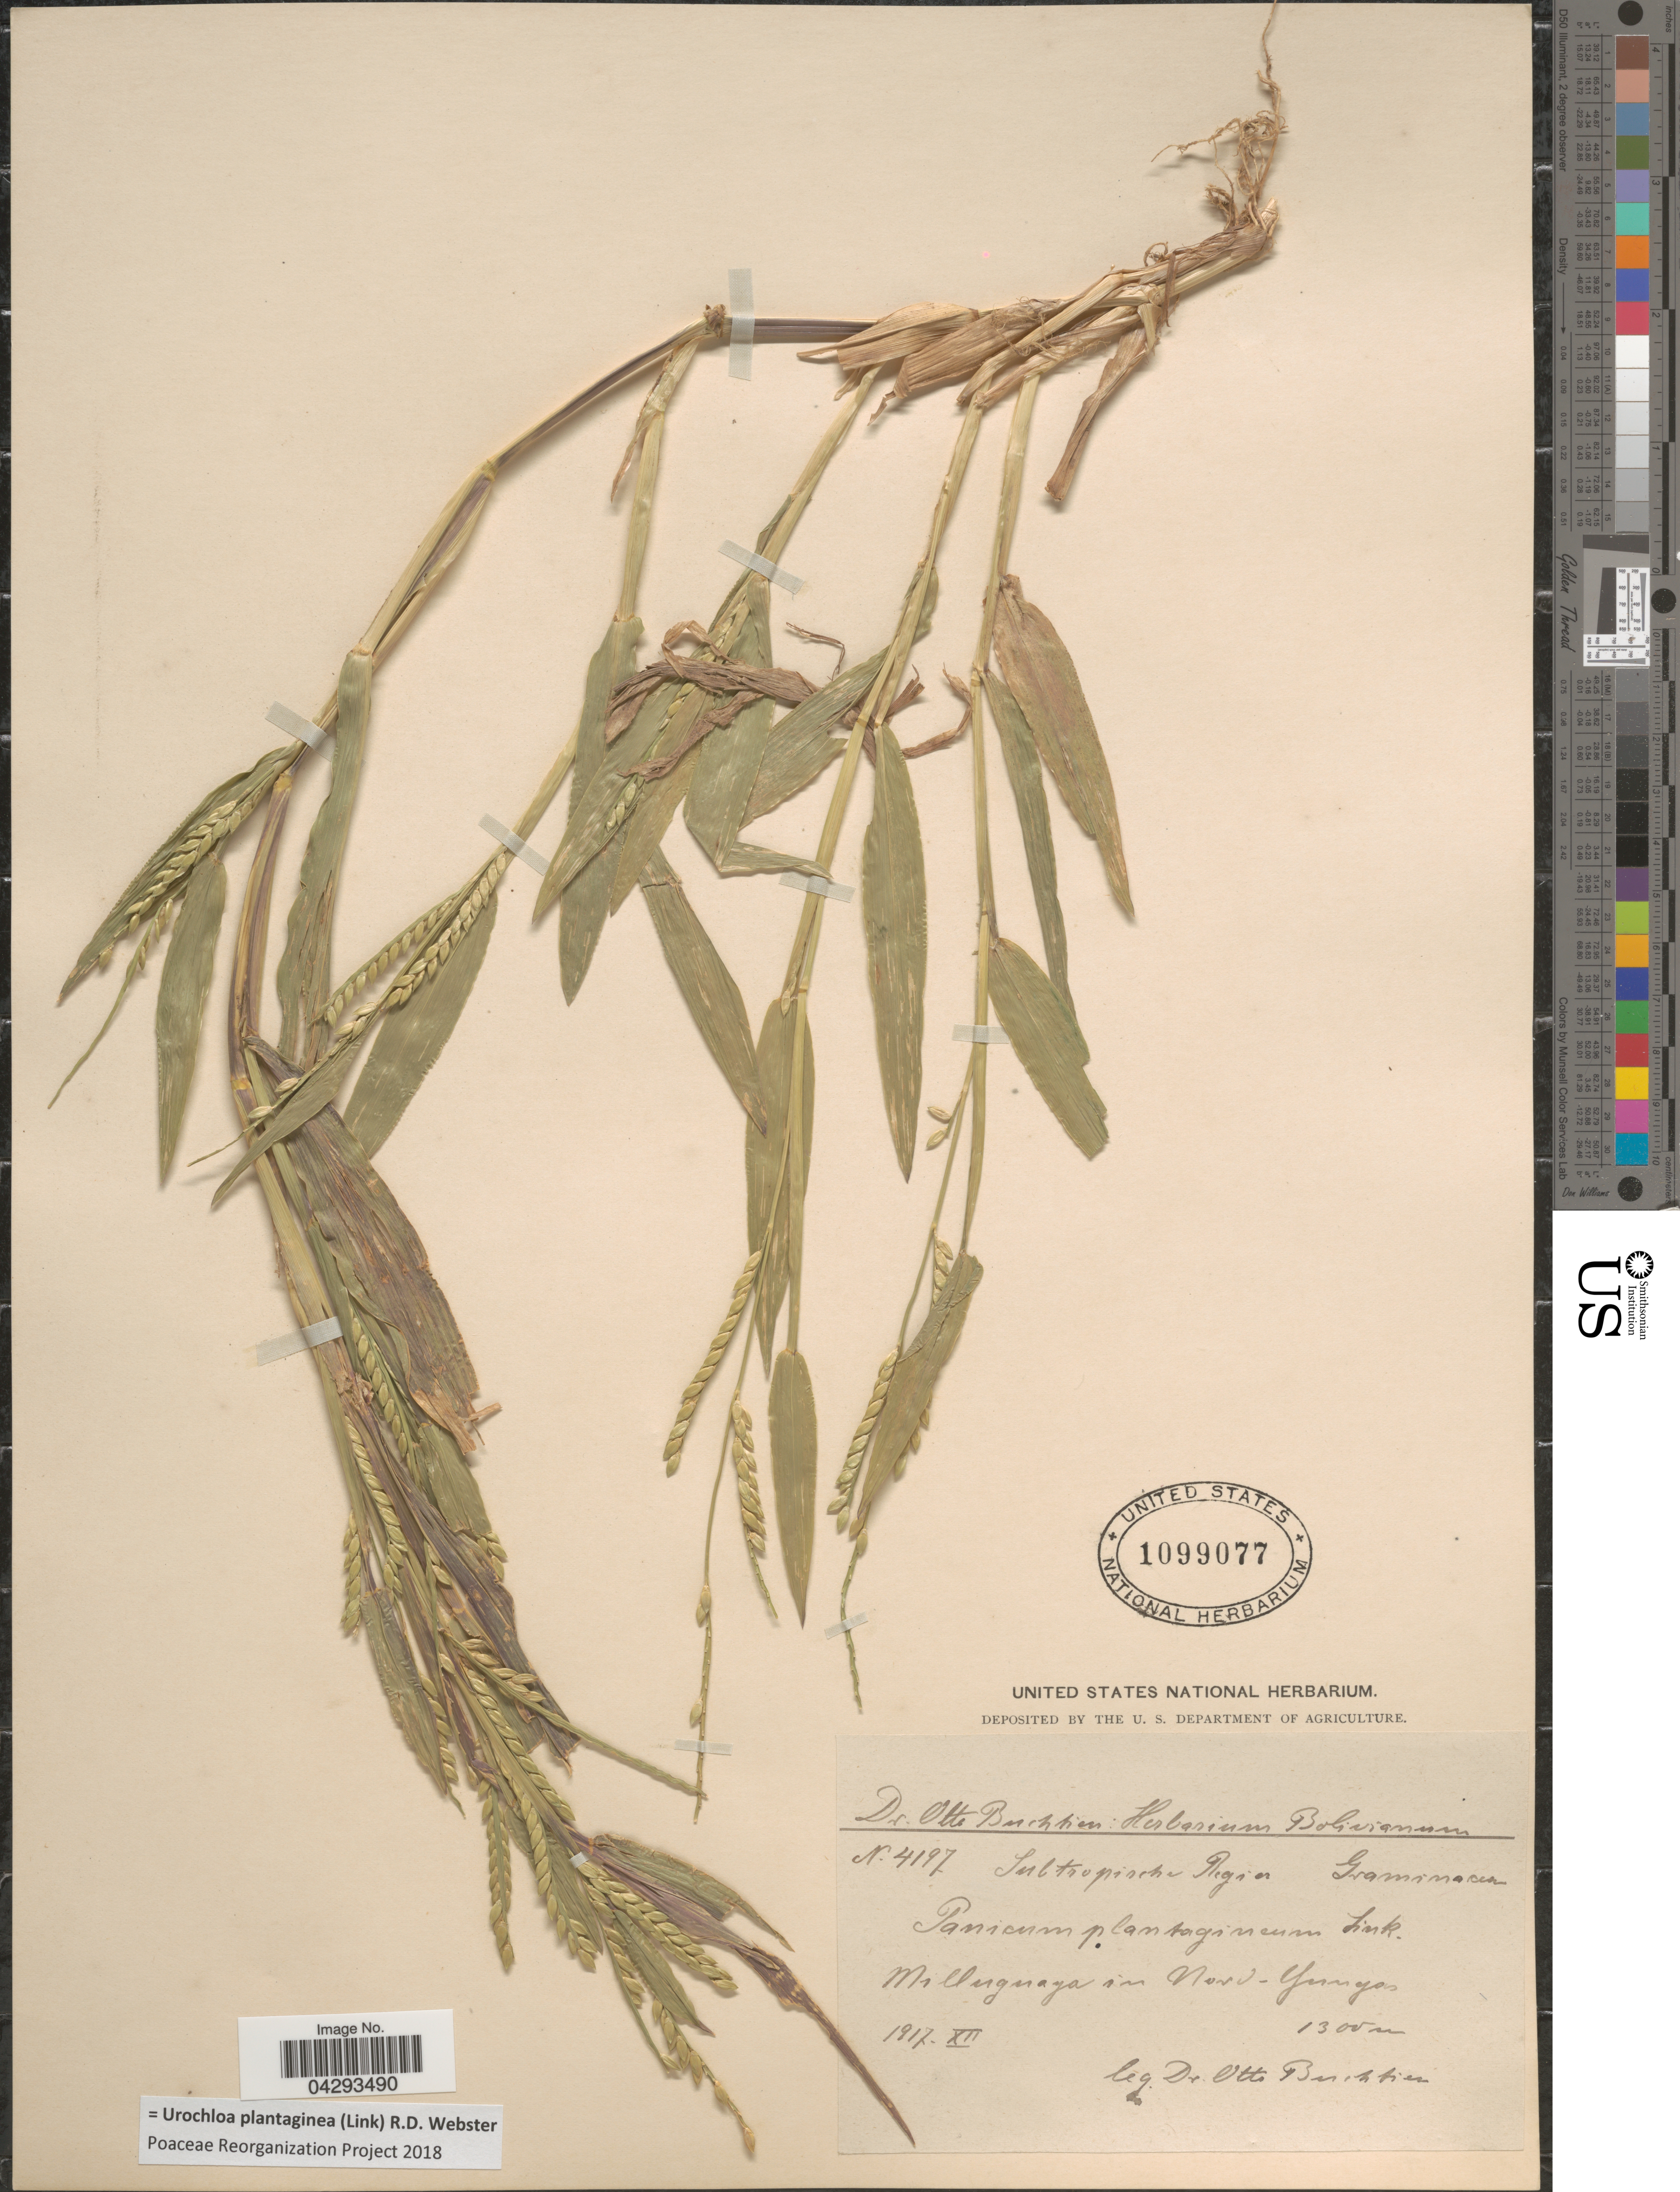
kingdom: Plantae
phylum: Tracheophyta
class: Liliopsida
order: Poales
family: Poaceae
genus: Urochloa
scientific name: Urochloa plantaginea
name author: (Link) R.D. Webster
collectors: O. Buchtien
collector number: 4197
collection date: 1917-12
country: Bolivia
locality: Subtropische Region. Milluguaya Nord-Yungas.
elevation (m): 1300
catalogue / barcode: US 1099077